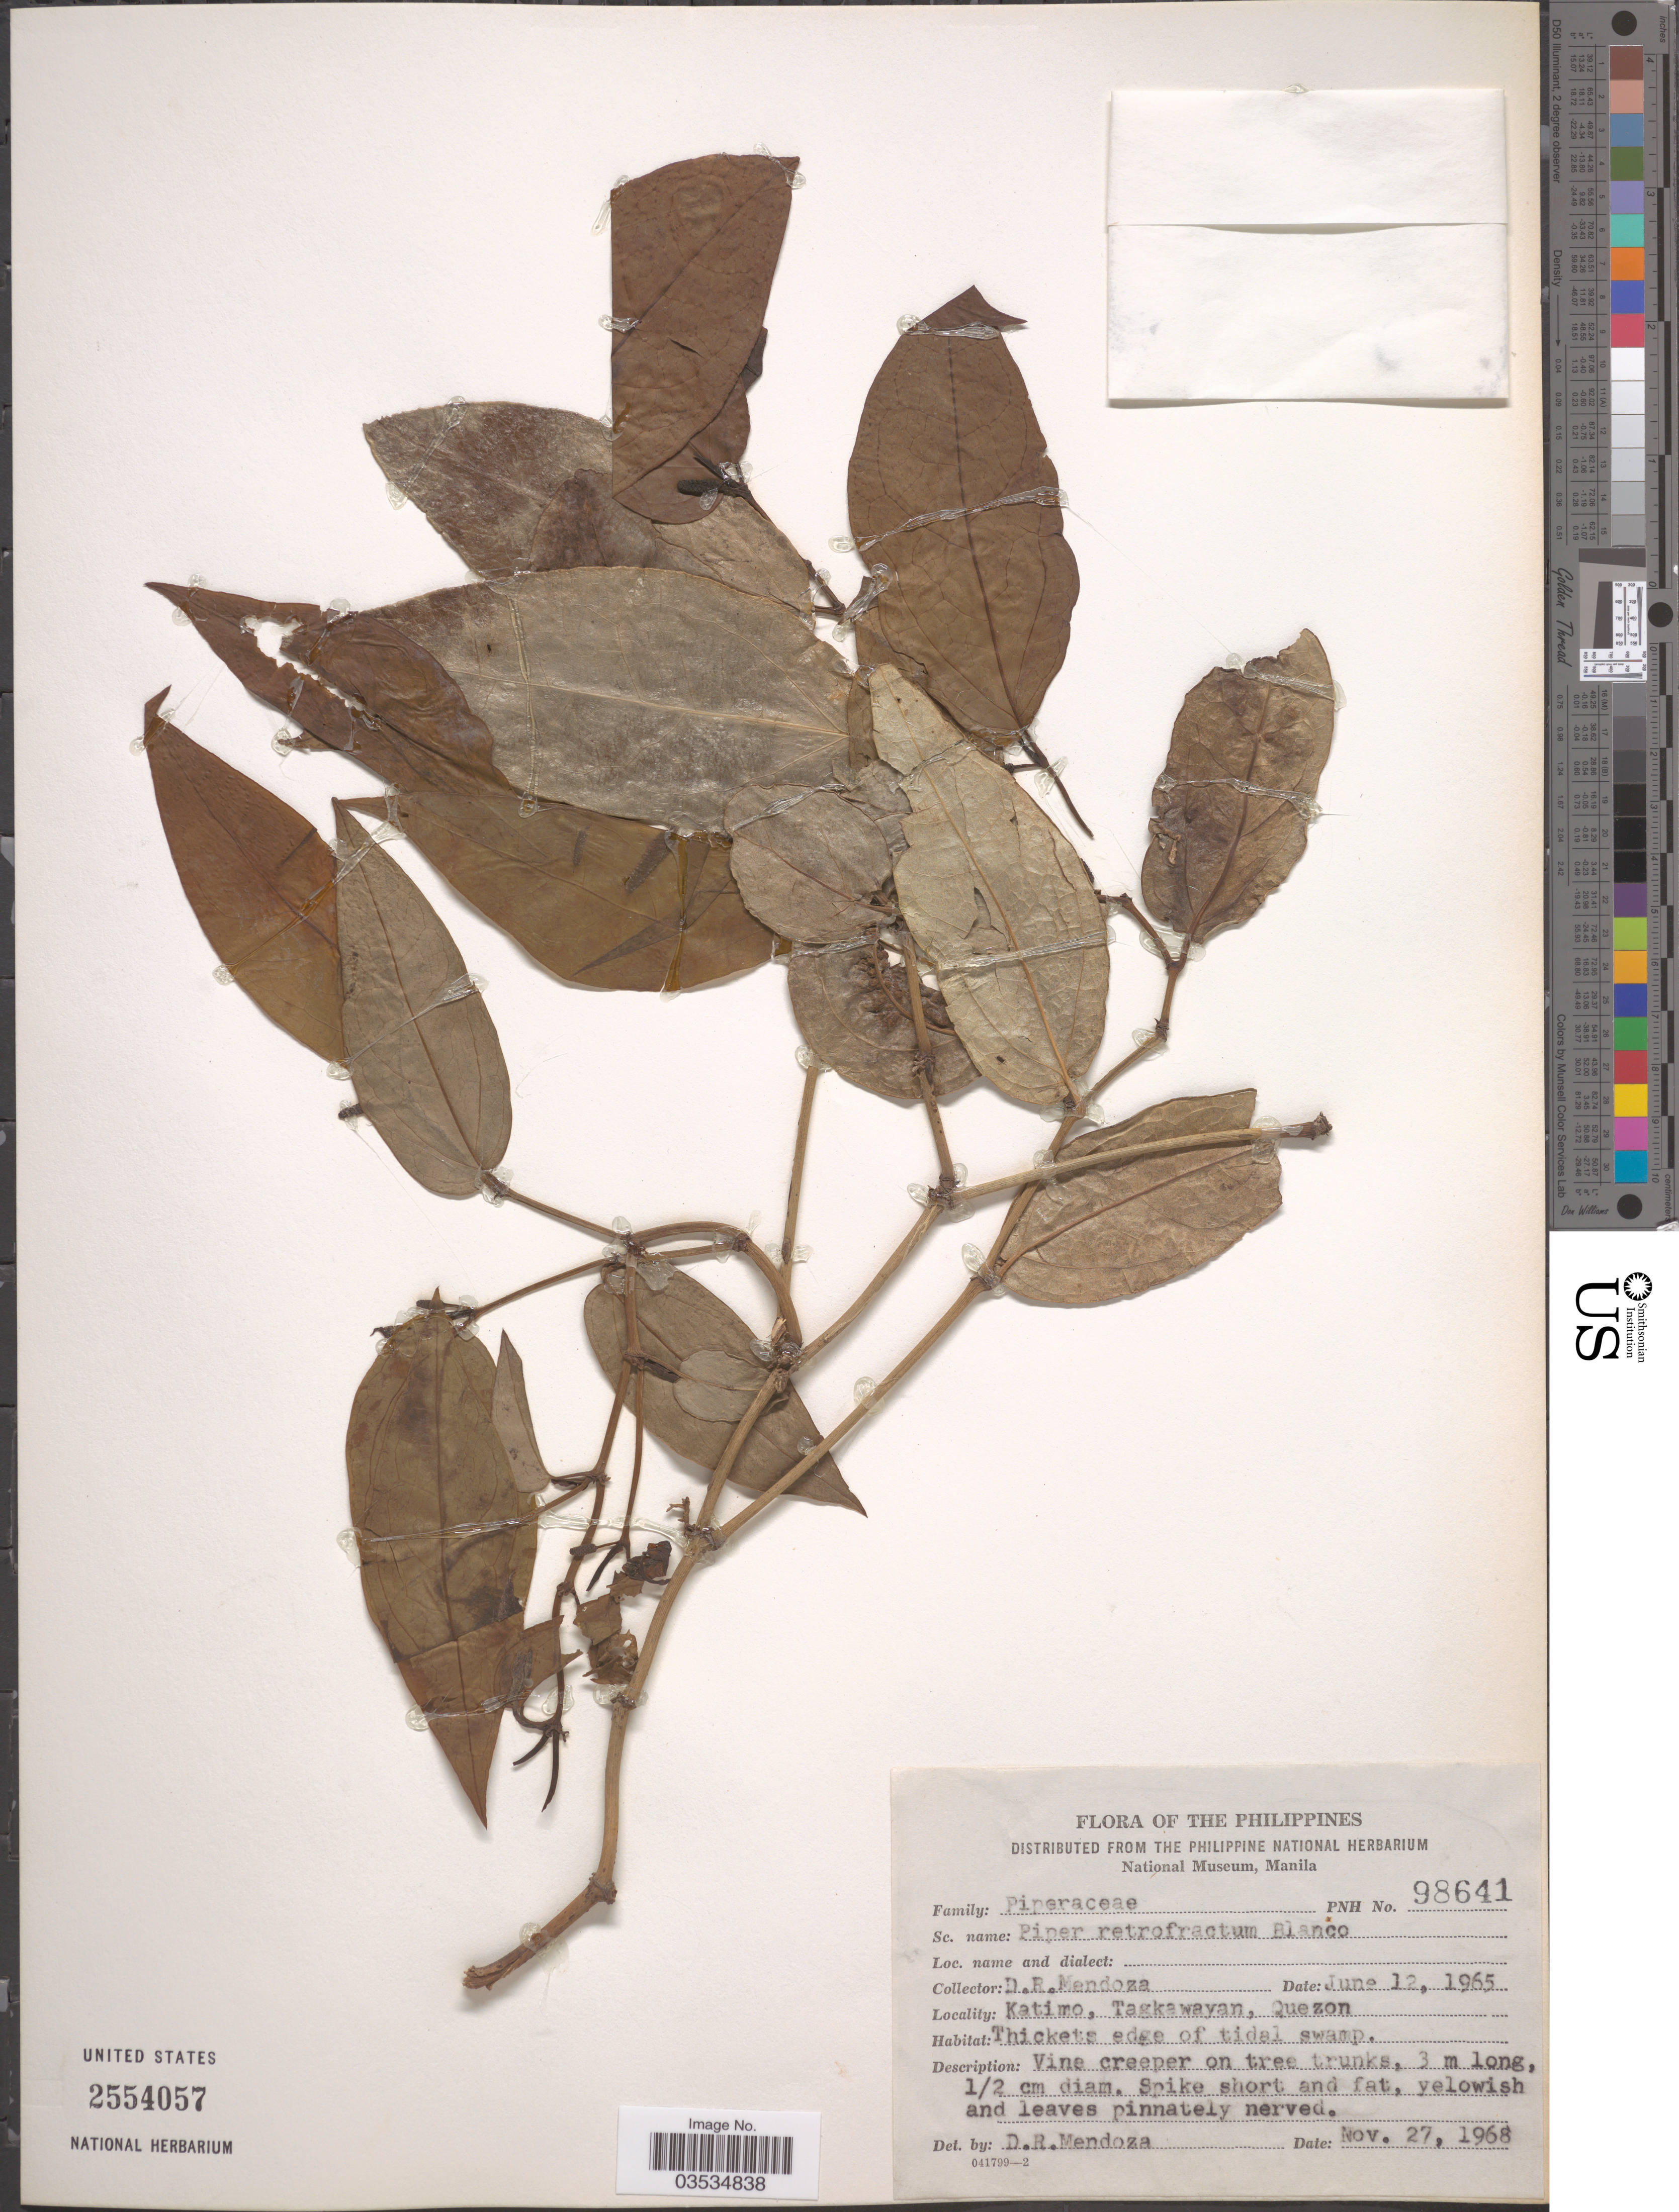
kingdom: Plantae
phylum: Tracheophyta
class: Magnoliopsida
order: Piperales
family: Piperaceae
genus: Piper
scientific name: Piper retrofractum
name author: Vahl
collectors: D. Mendoza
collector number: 98641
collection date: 1965-06-12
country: Philippines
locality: Katimo, Tagkawayan, Quezon.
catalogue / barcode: US 2554057